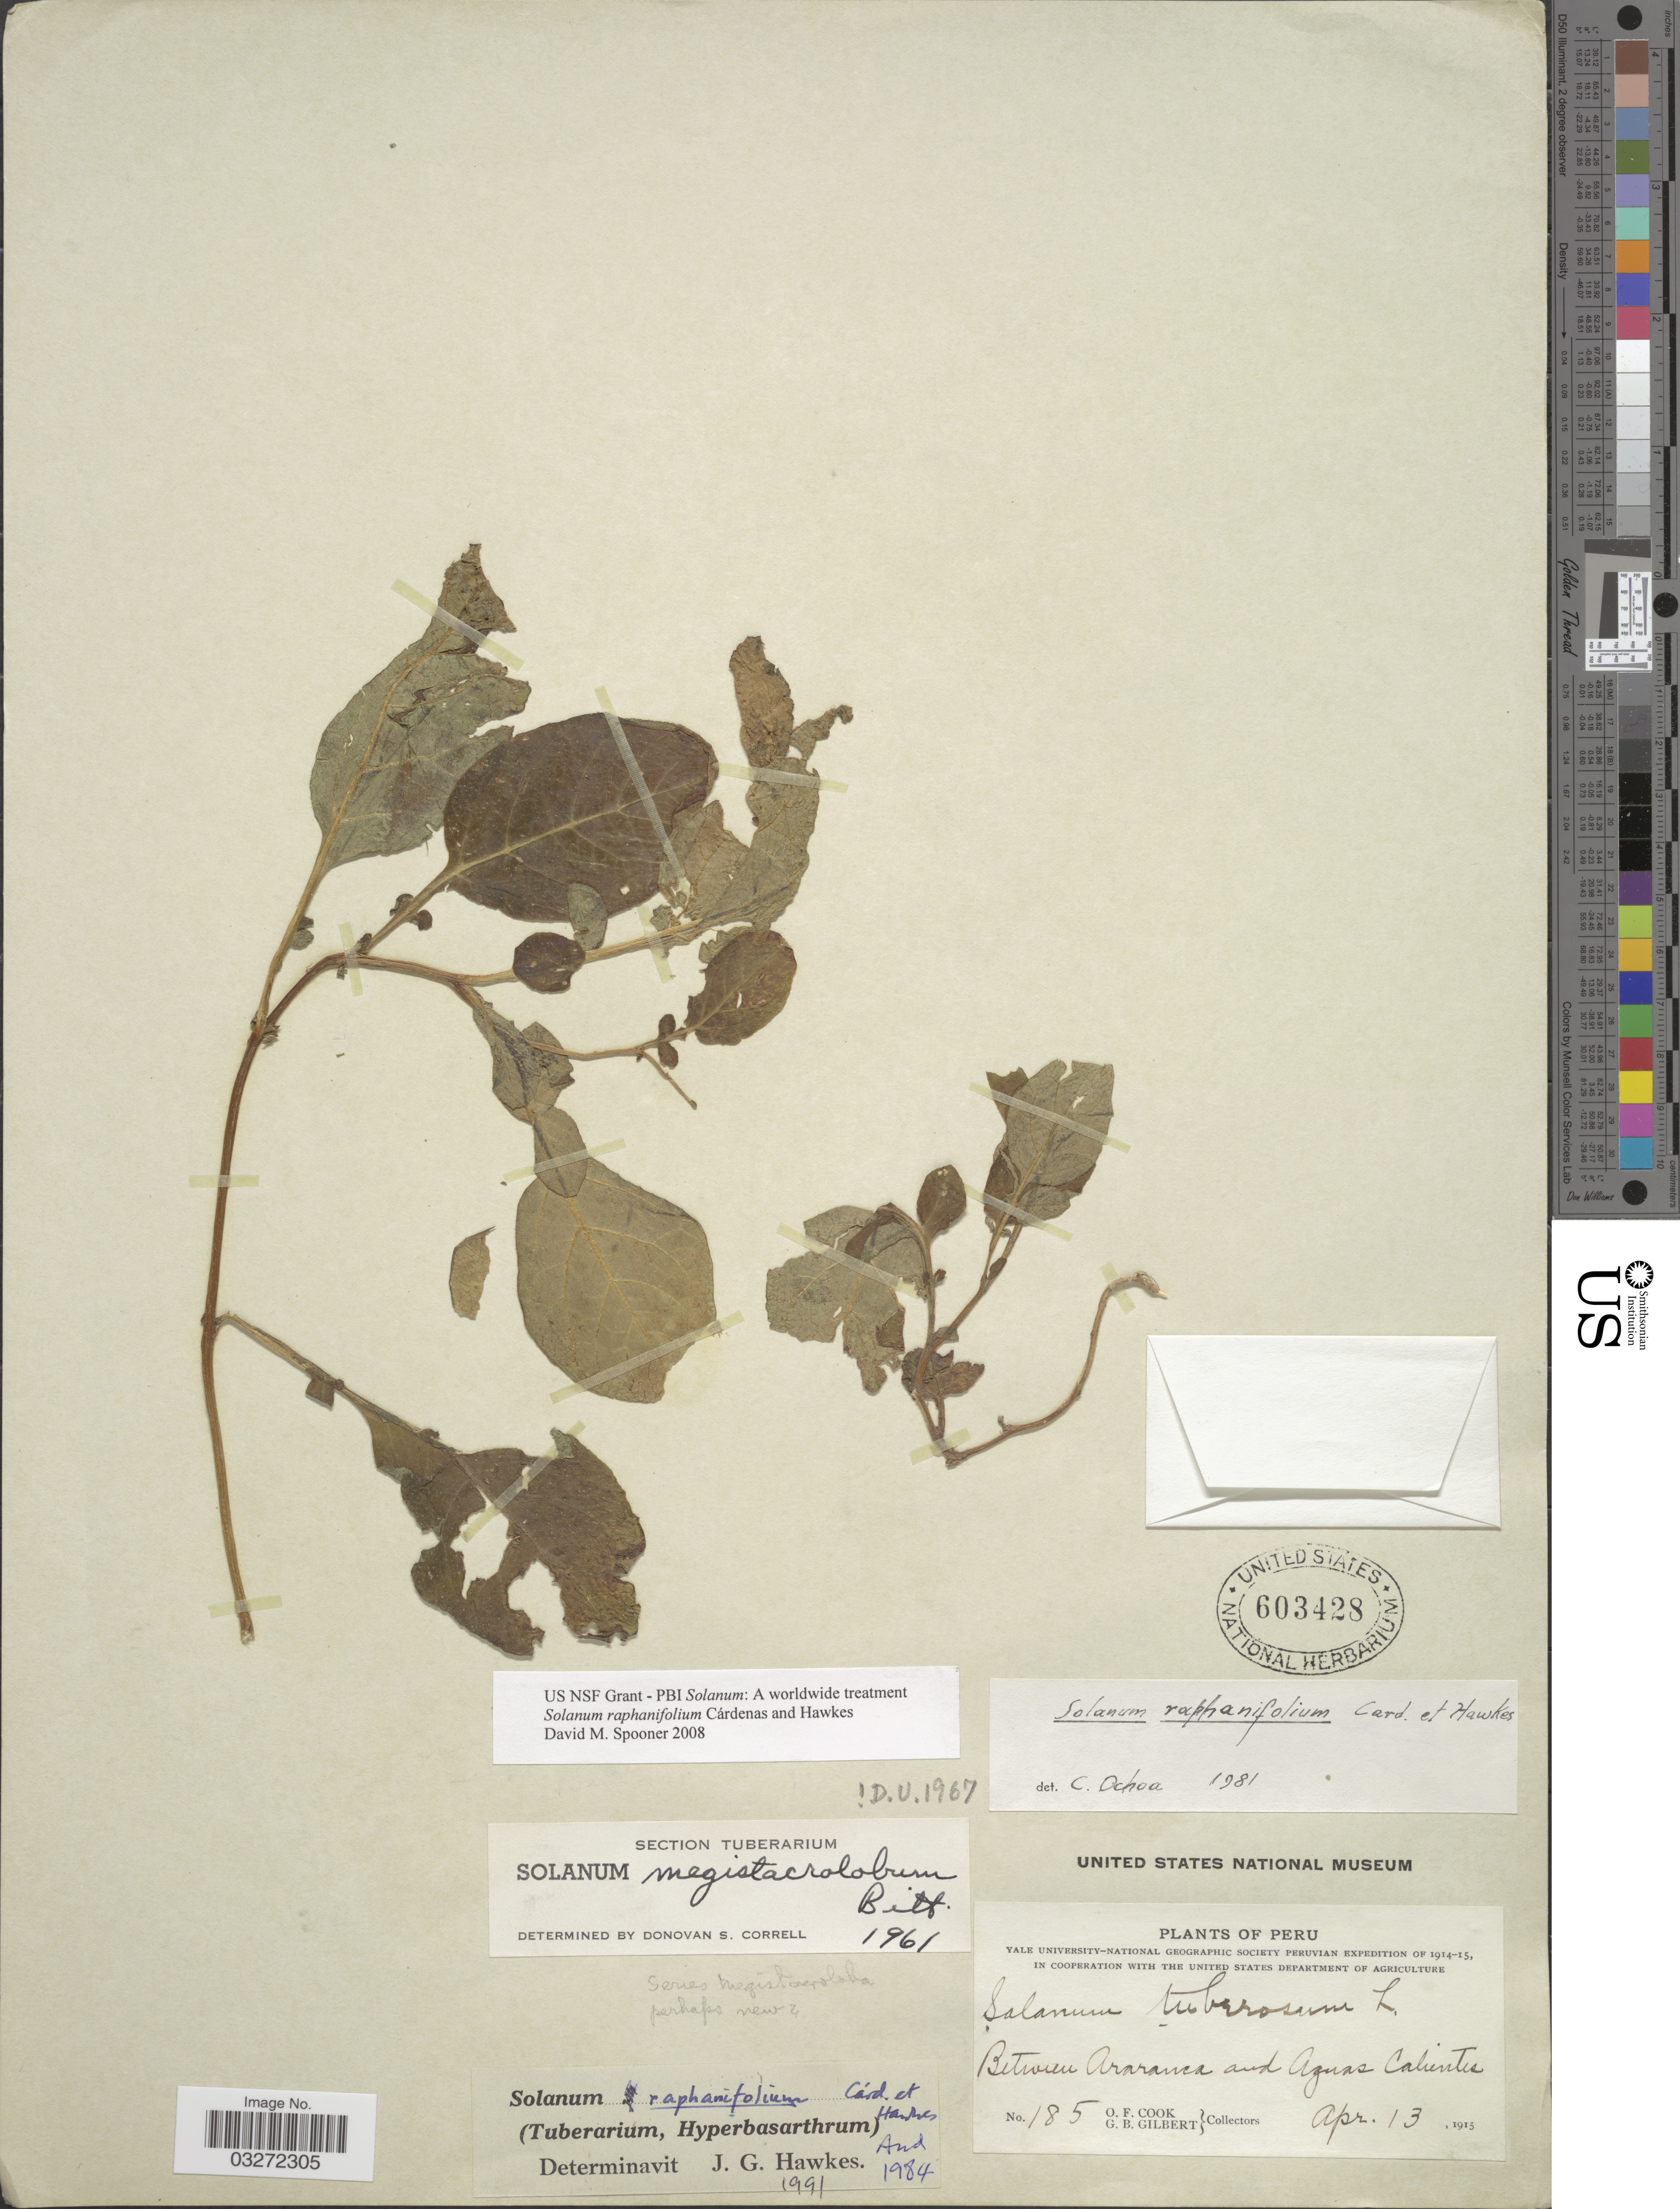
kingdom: Plantae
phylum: Tracheophyta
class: Magnoliopsida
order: Solanales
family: Solanaceae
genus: Solanum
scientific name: Solanum raphanifolium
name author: Cárdenas & Hawkes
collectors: O. F. Cook & G. B. Gilbert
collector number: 185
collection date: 1915-04-13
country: Peru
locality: Between Araranca and Aguas Caliente.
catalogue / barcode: US 603428